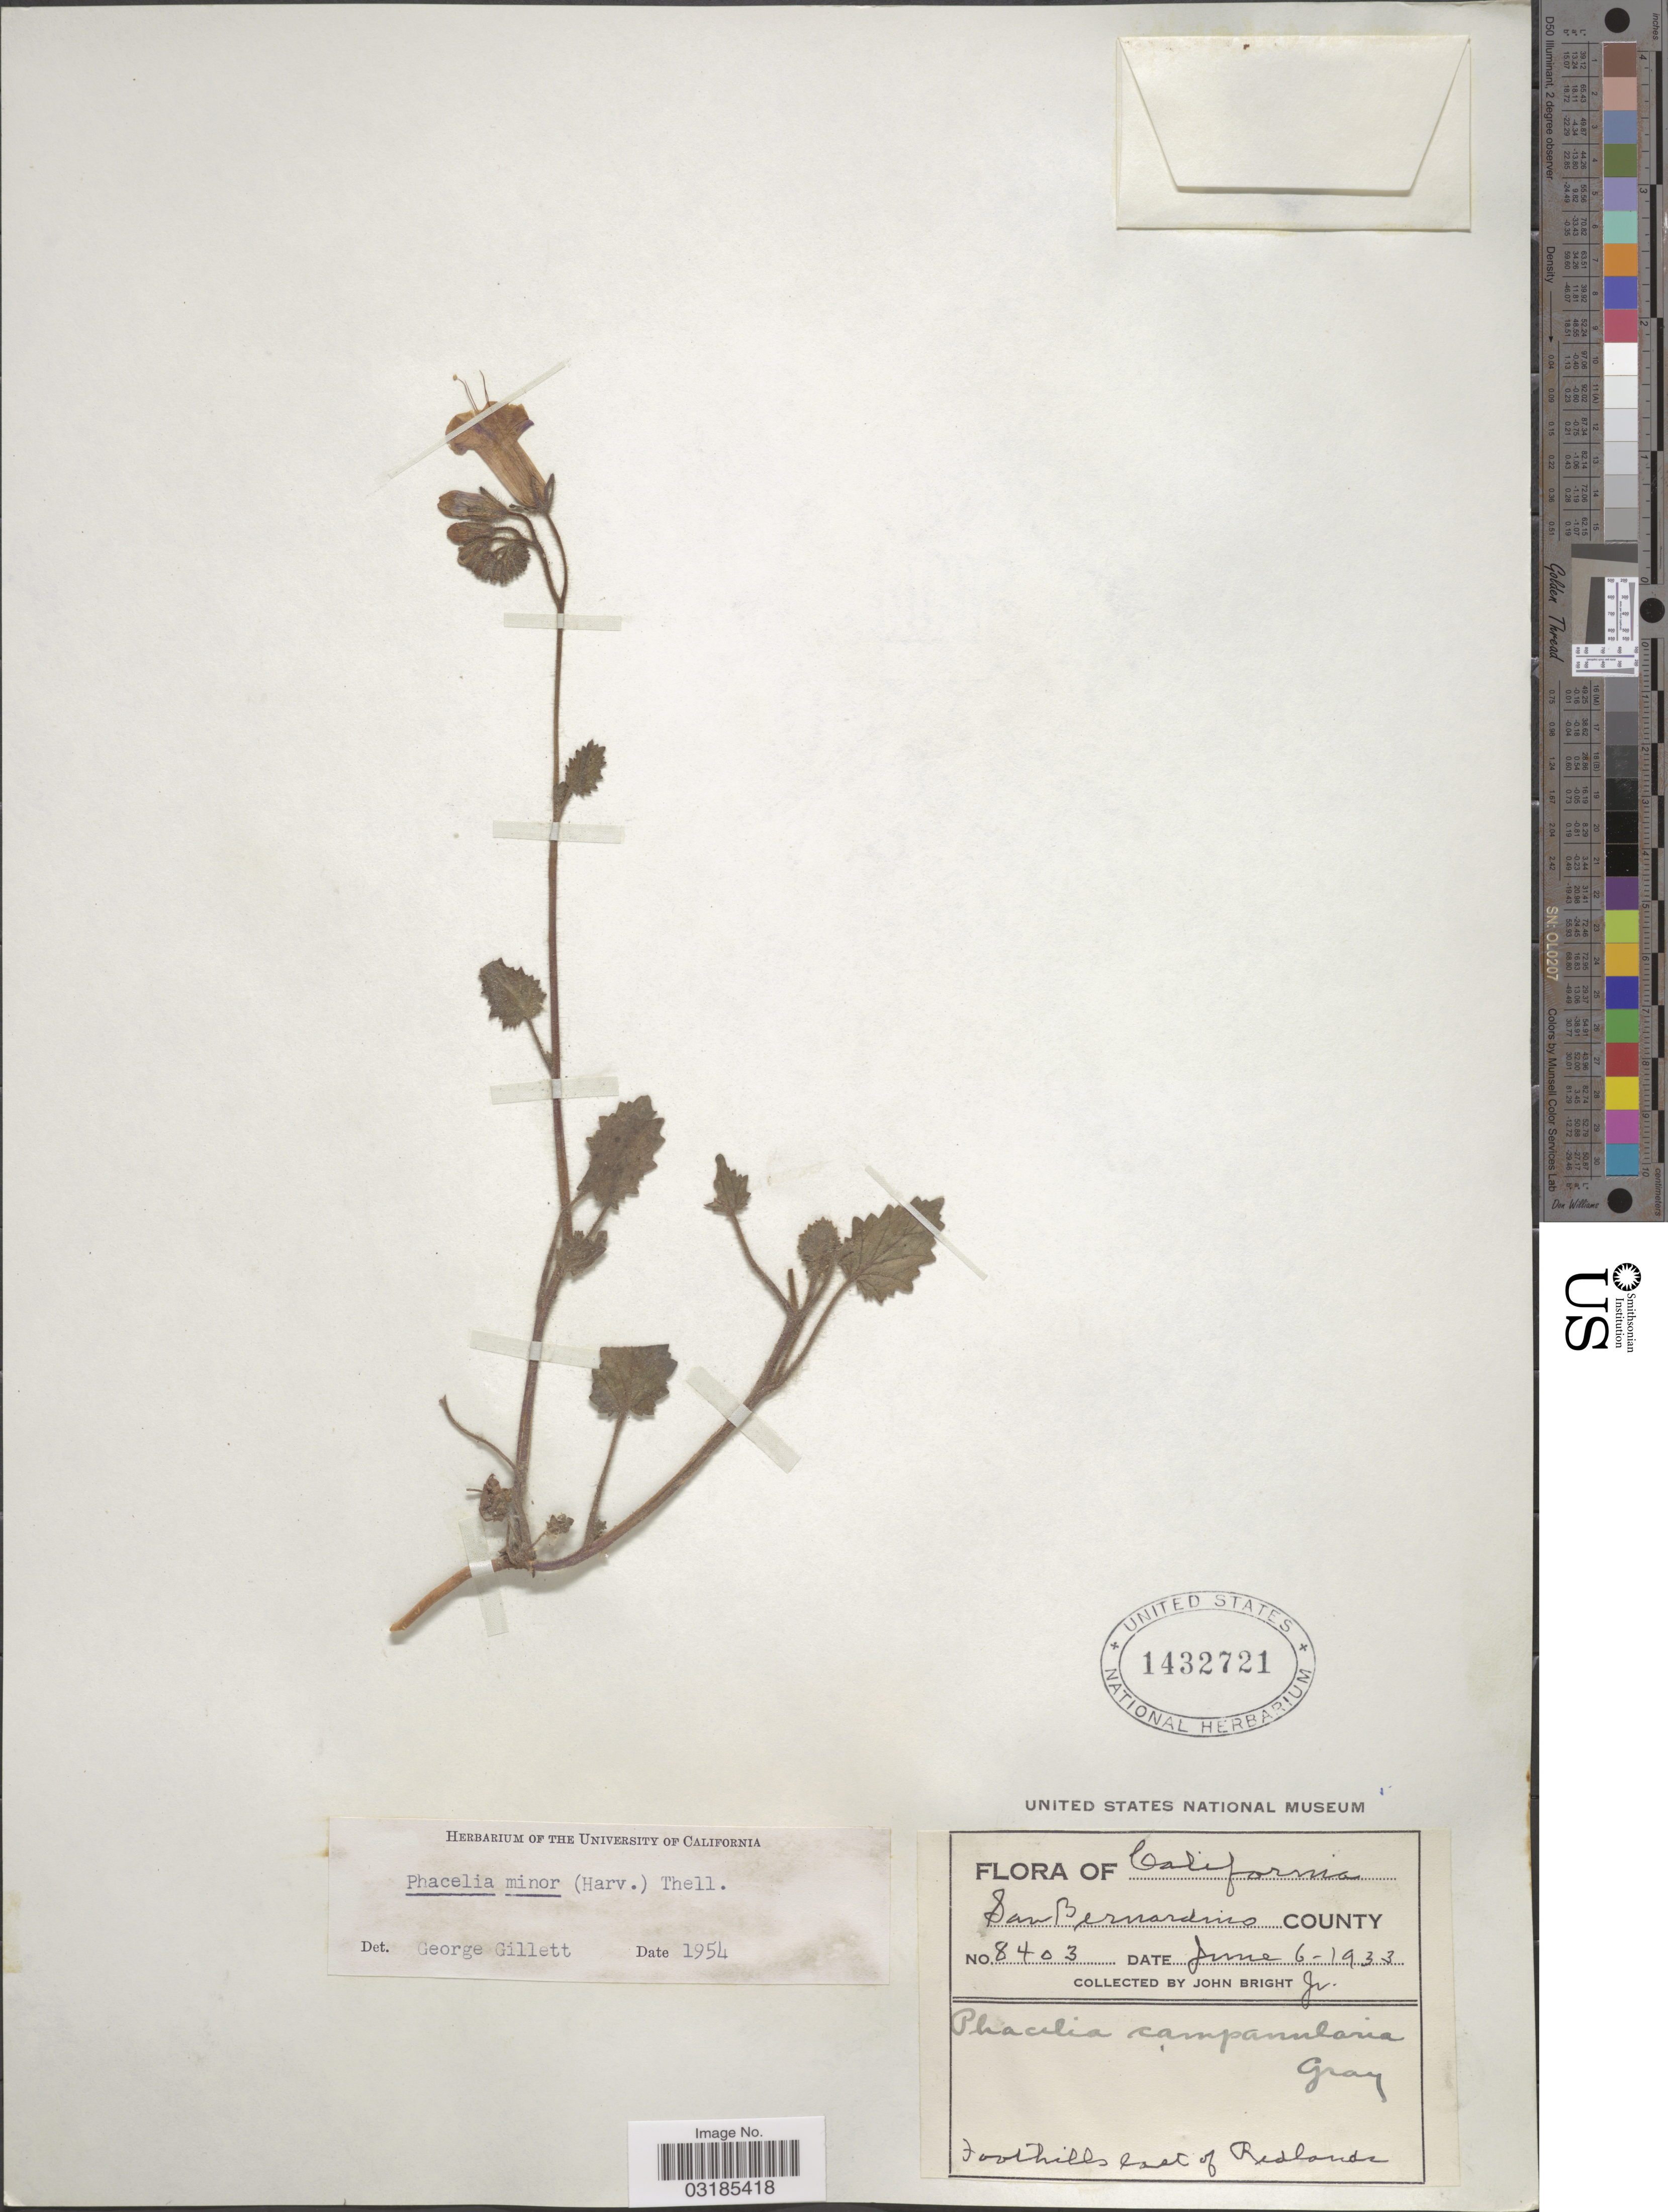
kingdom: Plantae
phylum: Tracheophyta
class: Magnoliopsida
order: Boraginales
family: Hydrophyllaceae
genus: Phacelia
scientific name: Phacelia minor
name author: (Harv.) Thell.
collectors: J. Bright Jr.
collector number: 8403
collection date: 1933-06-06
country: United States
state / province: California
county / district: San Bernardino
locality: San Bernardino County. Foothills east of Redlands.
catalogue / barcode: US 1432721